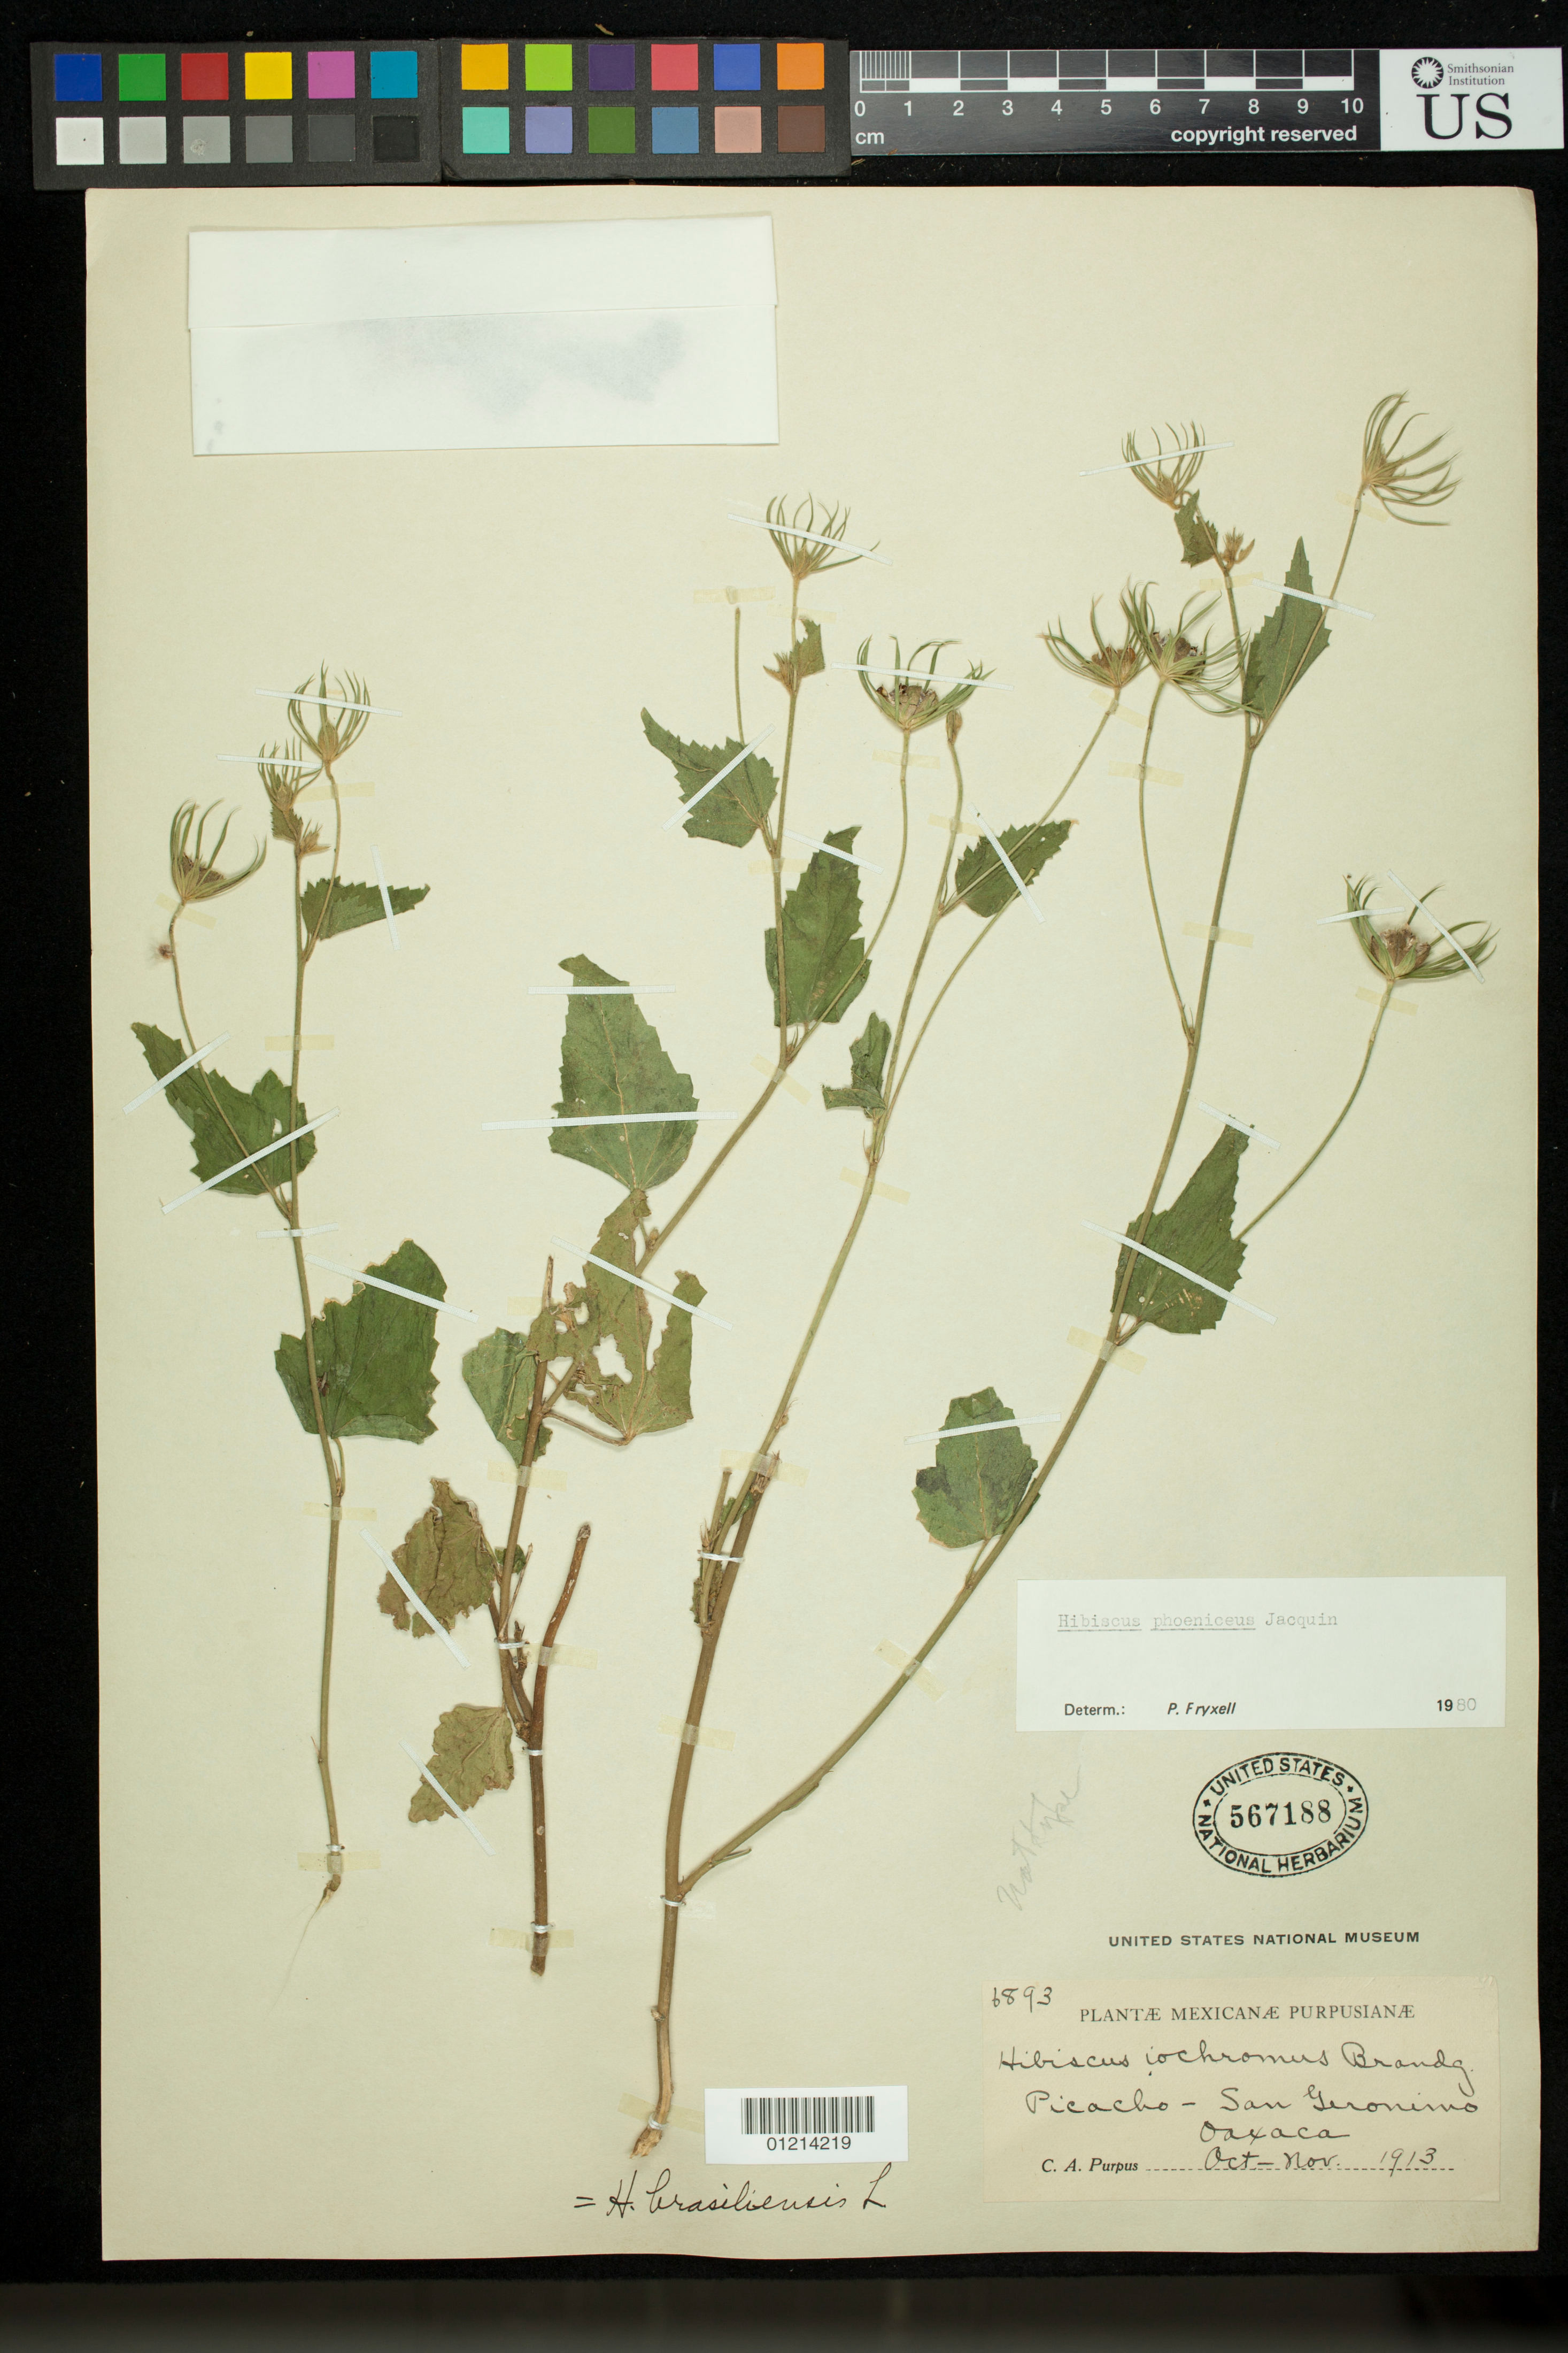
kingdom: Plantae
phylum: Tracheophyta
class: Magnoliopsida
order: Malvales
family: Malvaceae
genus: Hibiscus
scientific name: Hibiscus phoeniceus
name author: Jacq.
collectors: C. A. Purpus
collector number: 6893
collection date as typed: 1913-10/1913-11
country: Mexico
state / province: Oaxaca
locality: Picacho - San Geronimo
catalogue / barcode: US 567188